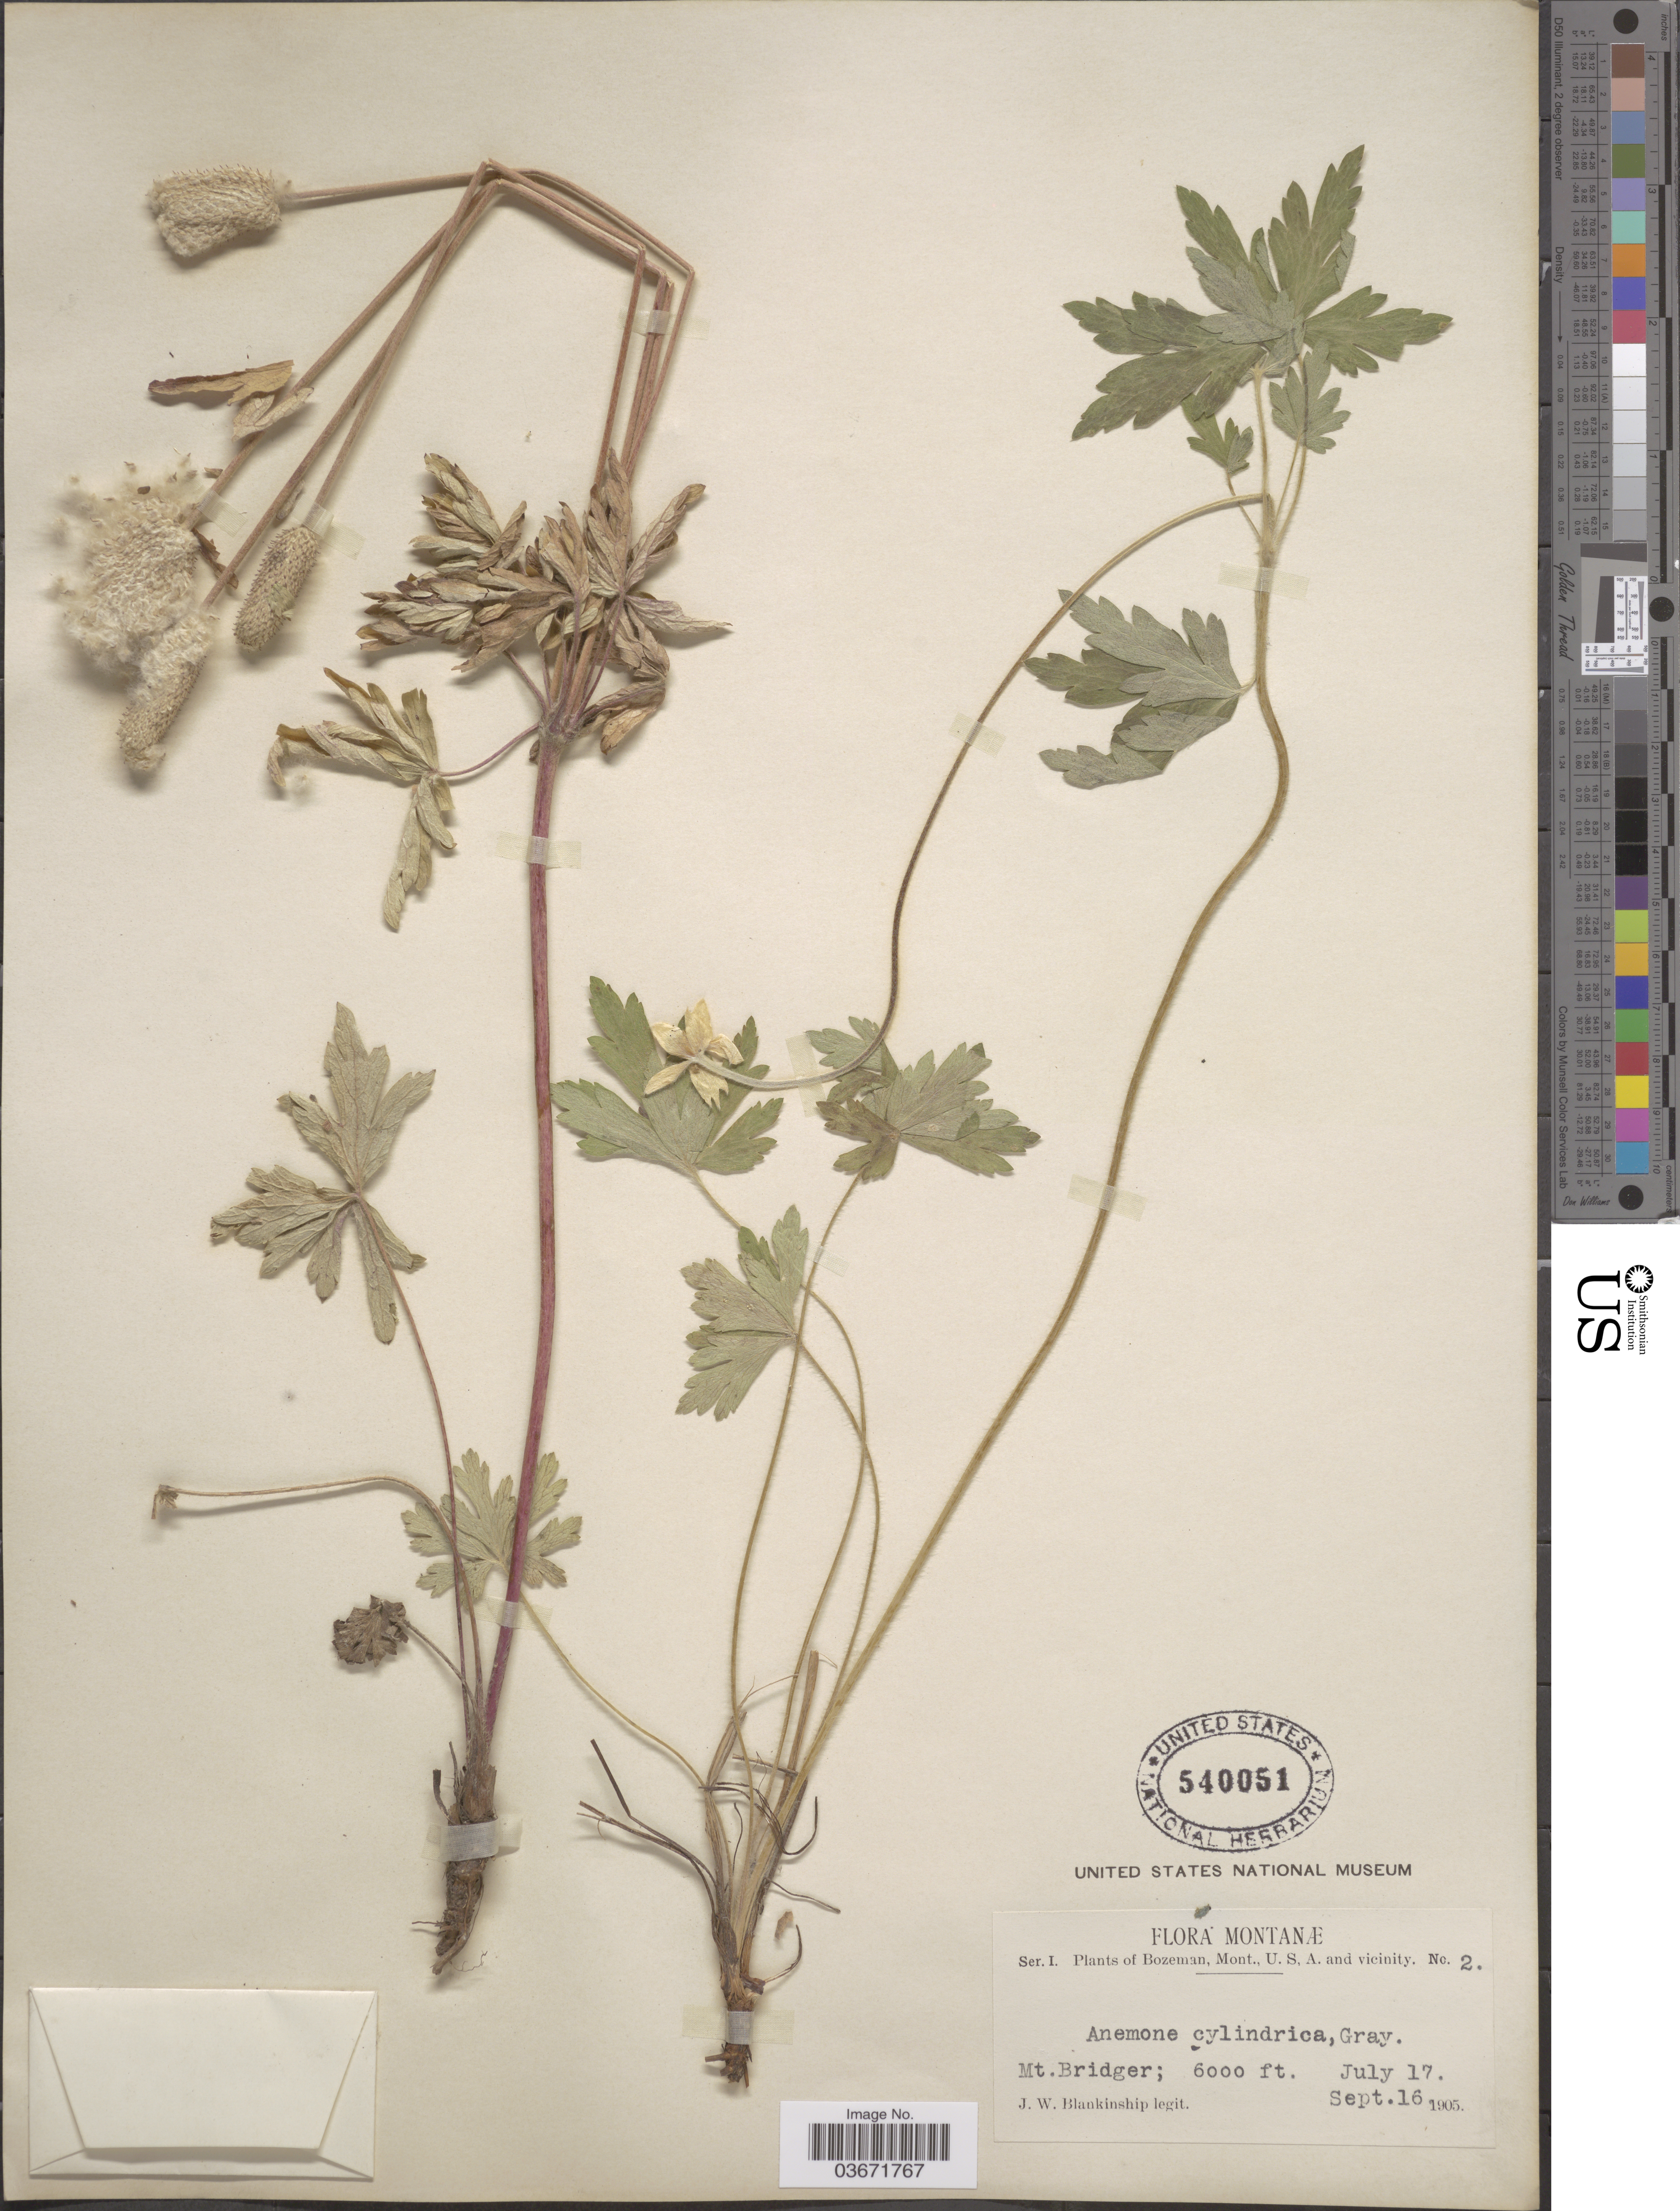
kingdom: Plantae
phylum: Tracheophyta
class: Magnoliopsida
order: Ranunculales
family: Ranunculaceae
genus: Anemone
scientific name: Anemone cylindrica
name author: A. Gray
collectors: J. W. Blankinship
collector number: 2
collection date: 1905-09-16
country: United States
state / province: Montana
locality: Bozeman, Mont., U. S, A. and vicinity. Mt. Bridger.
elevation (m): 1829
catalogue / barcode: US 540051